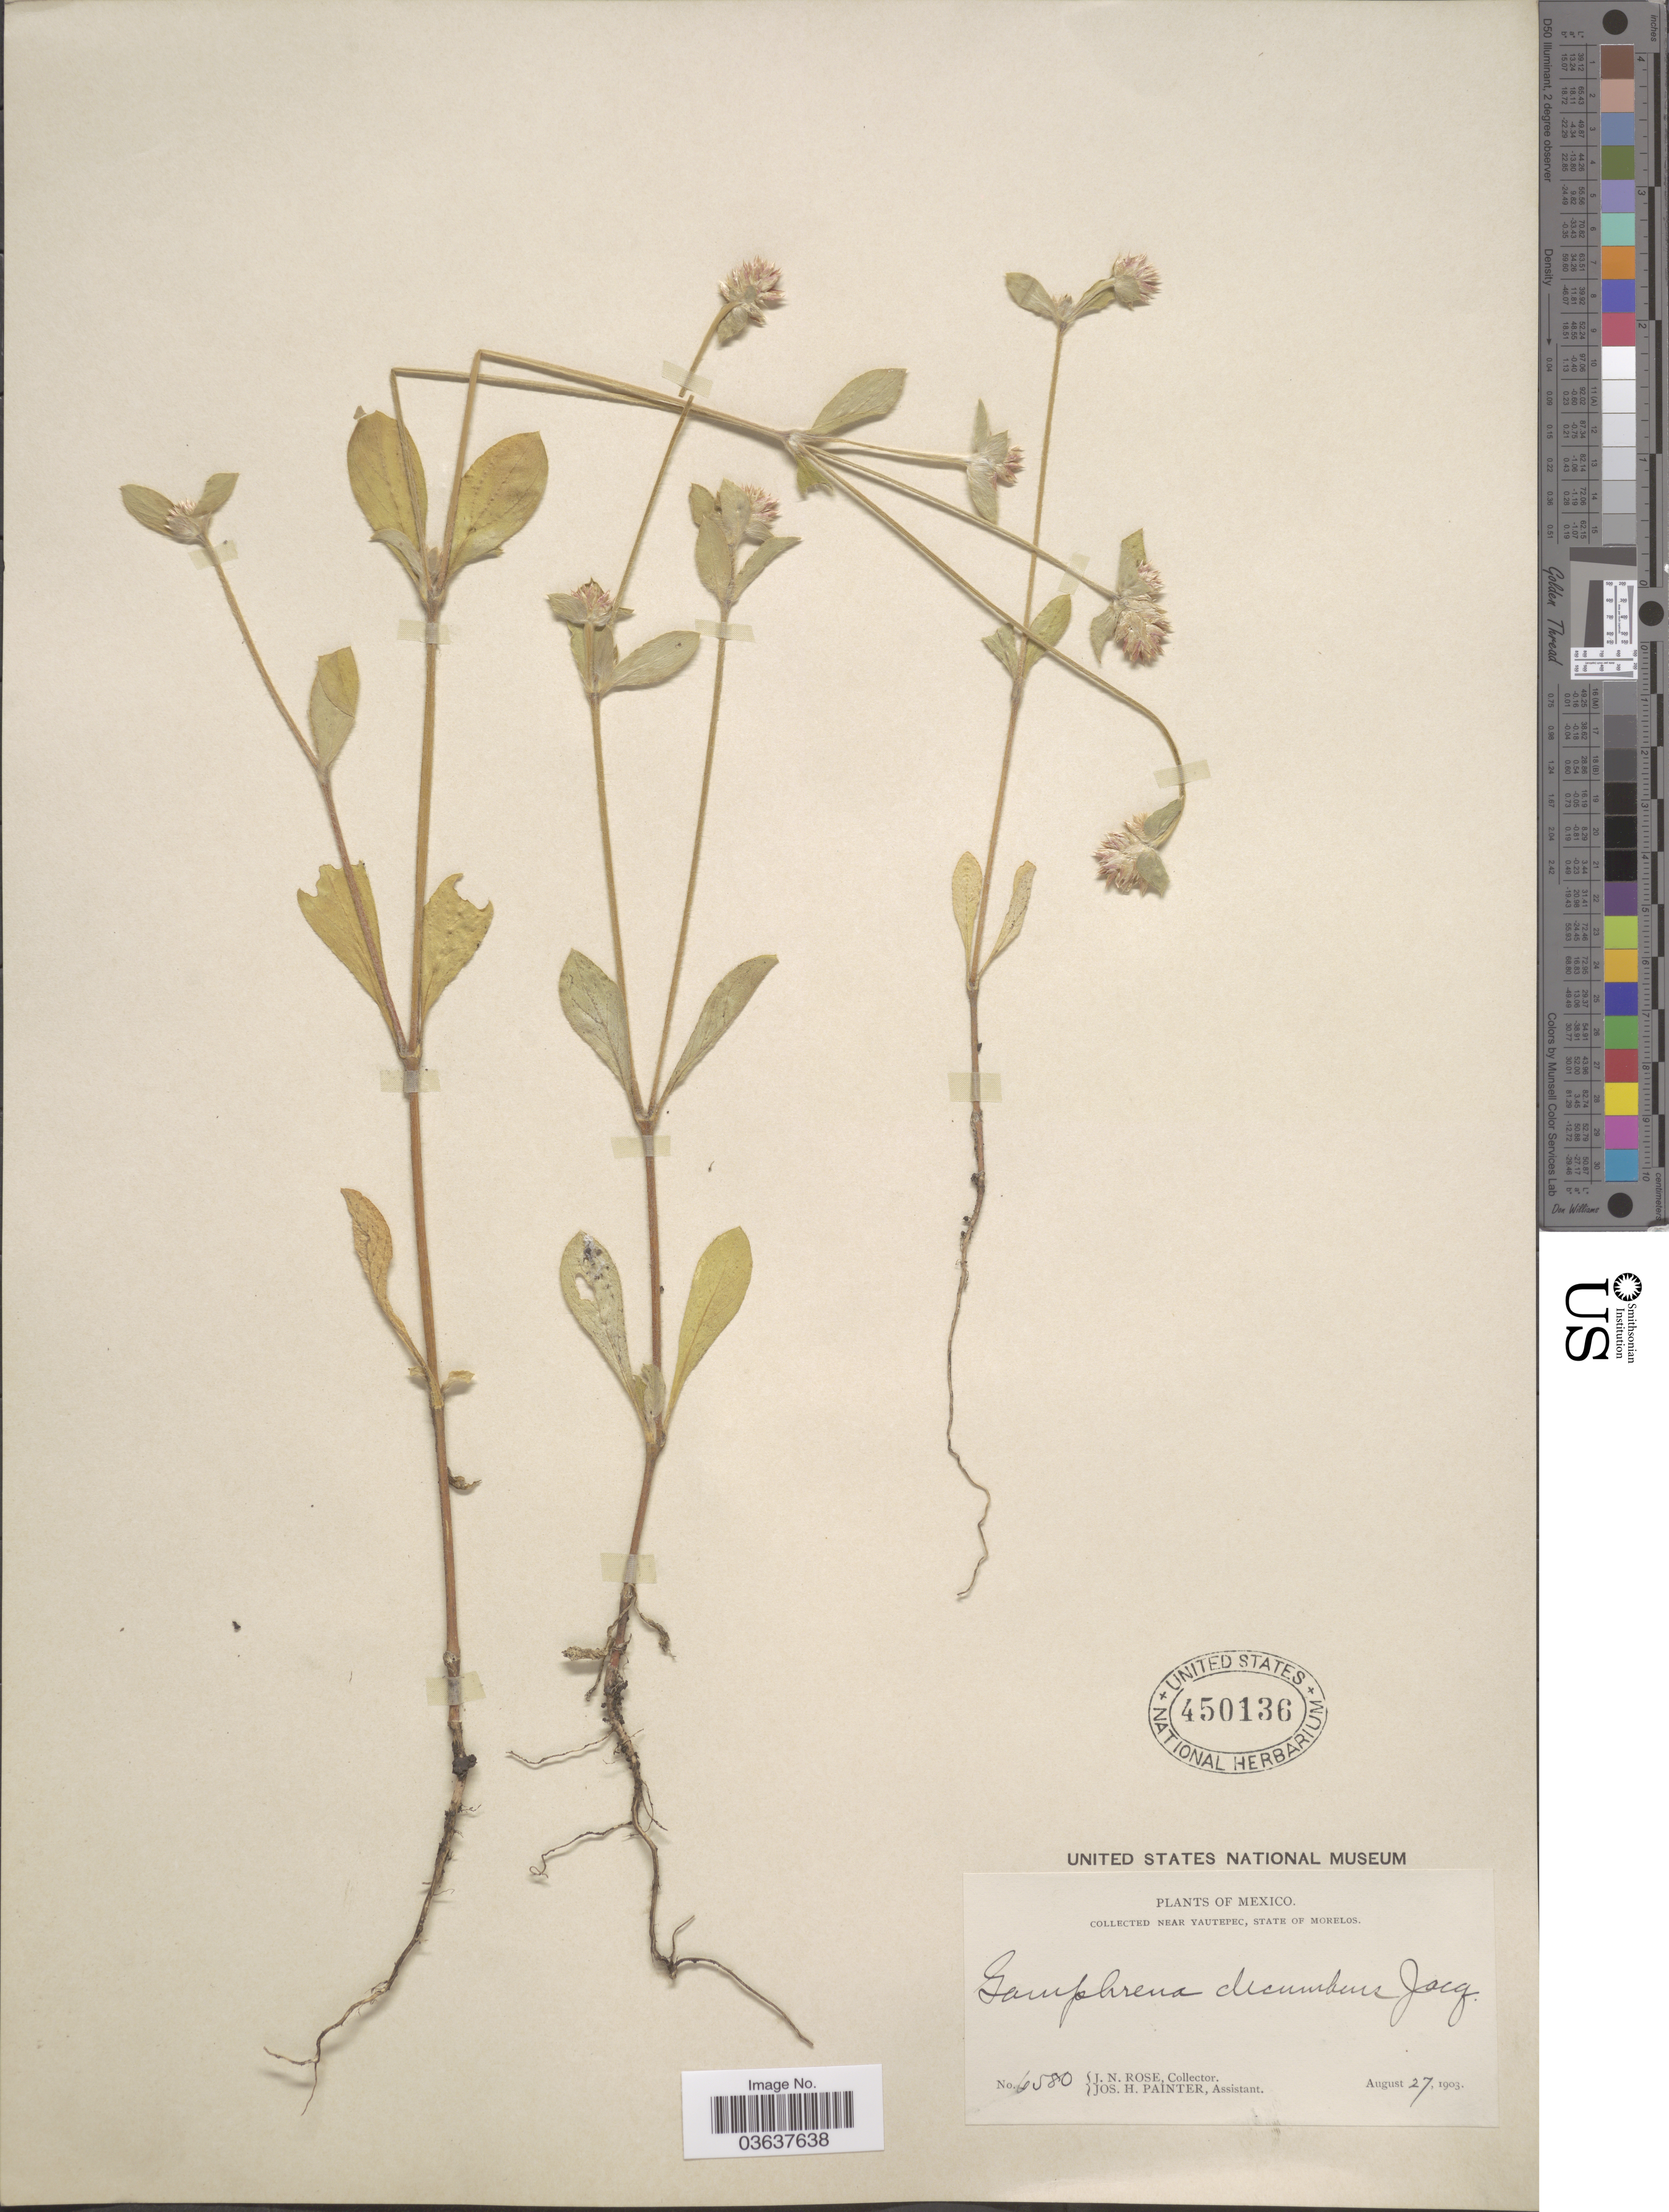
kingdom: Plantae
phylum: Tracheophyta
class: Magnoliopsida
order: Caryophyllales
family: Amaranthaceae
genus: Gomphrena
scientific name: Gomphrena decumbens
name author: Jacq.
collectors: J. N. Rose & J. H. Painter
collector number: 6580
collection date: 1903-08-27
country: Mexico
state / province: Morelos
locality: Near Yautepec.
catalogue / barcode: US 450136